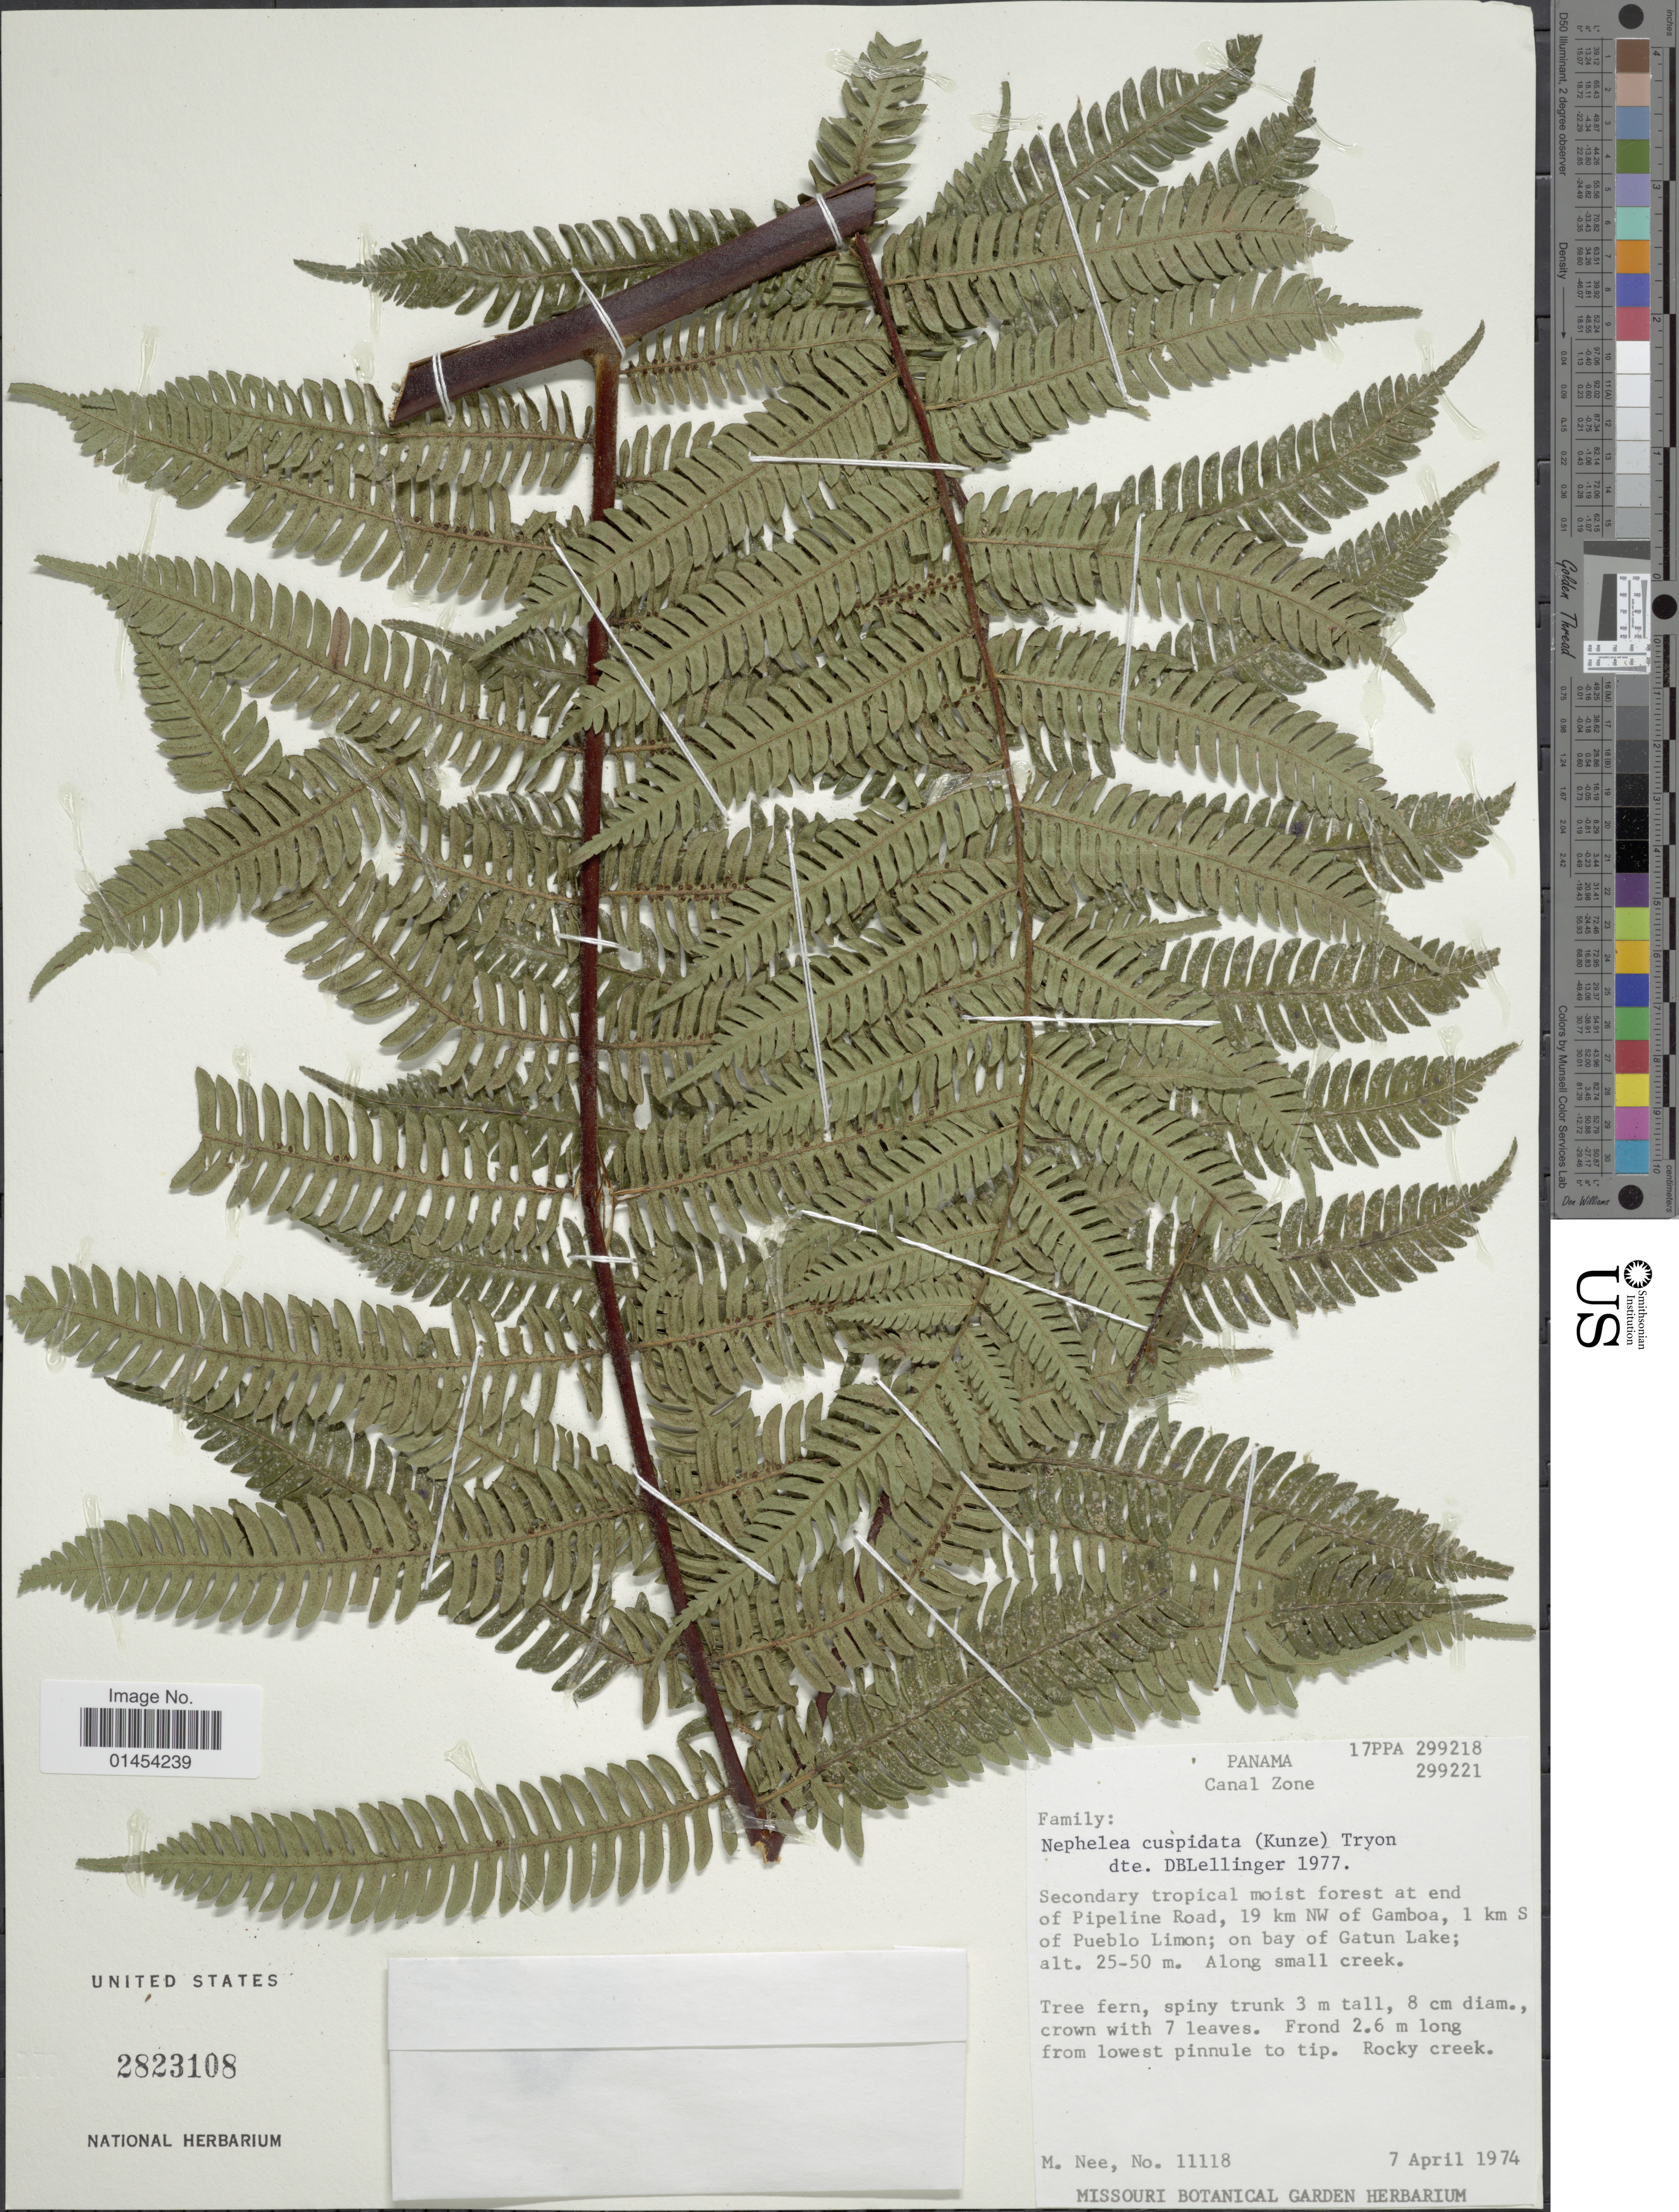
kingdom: Plantae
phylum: Tracheophyta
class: Polypodiopsida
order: Cyatheales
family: Cyatheaceae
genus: Alsophila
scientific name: Alsophila cuspidata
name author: (Kunze) D.S. Conant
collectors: M. Nee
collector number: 11118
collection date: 1974-04-07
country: Panama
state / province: Colón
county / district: Canal Zone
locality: Canal Zone. Secondary tropical moist forest at end of Pipeline Road, 19 km NW of Gamboa, 1 km S of Pueblo Limon; on bay of Gatun Lake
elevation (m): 25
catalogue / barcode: US 2823108